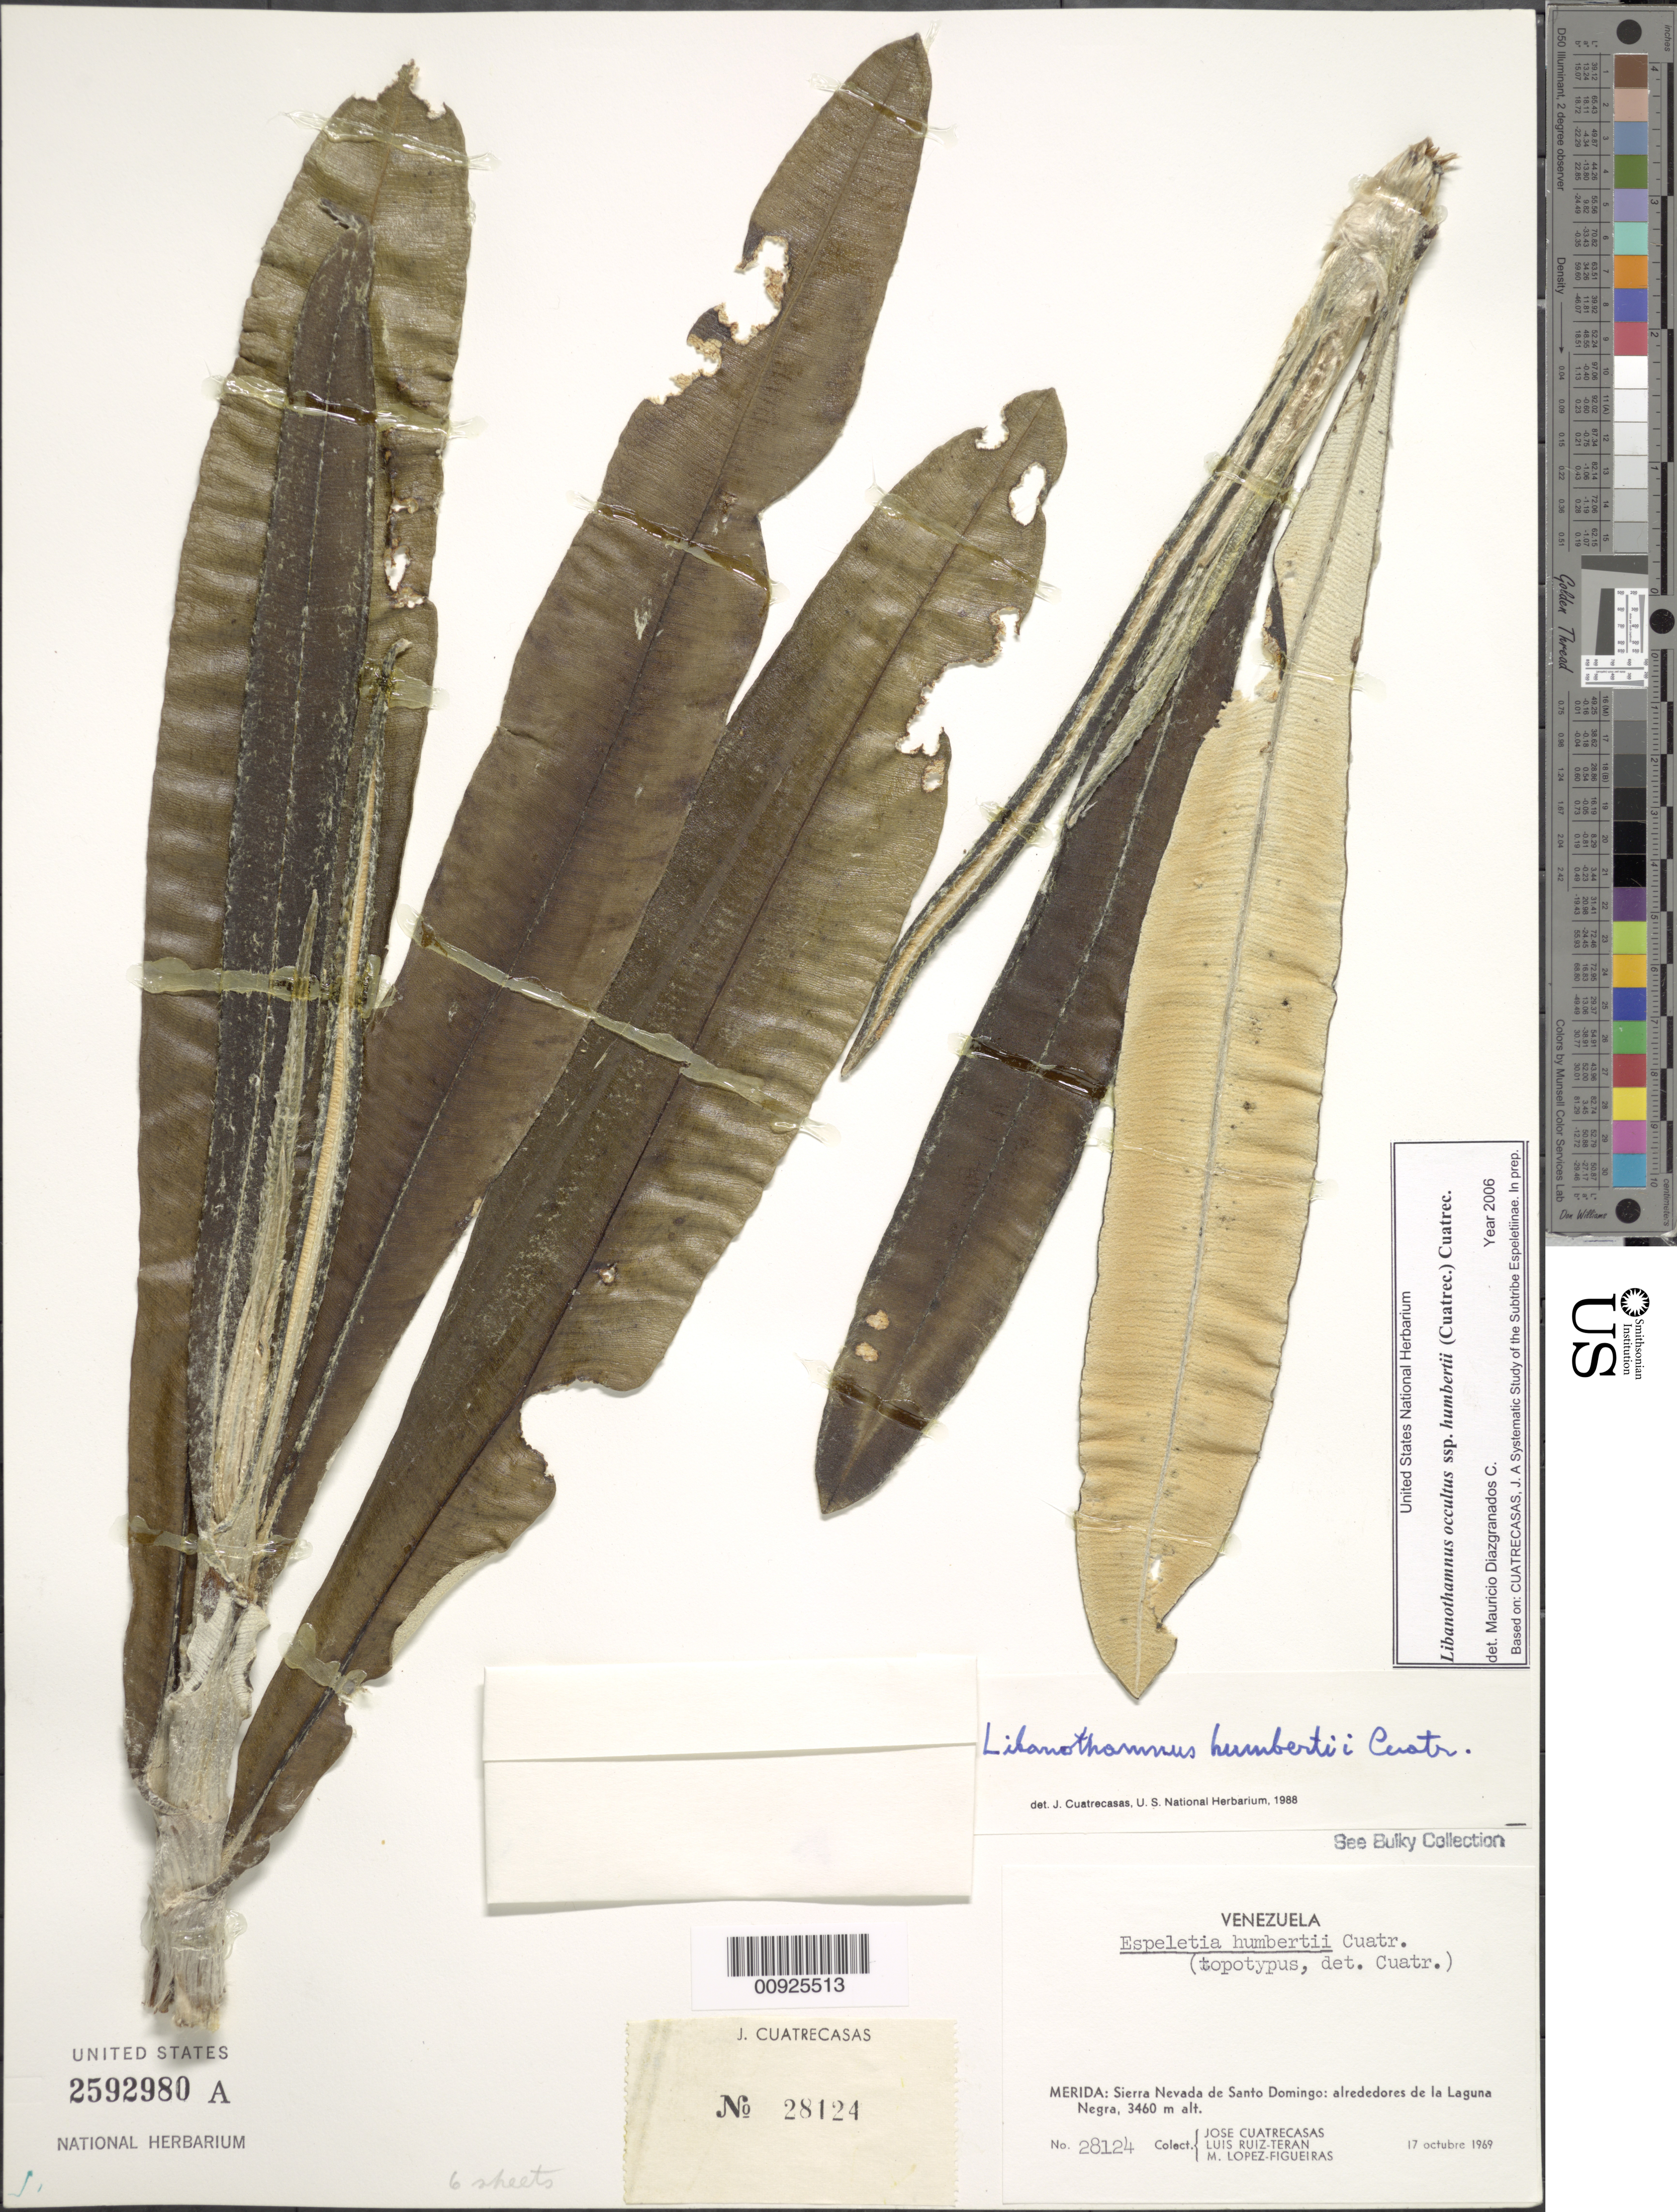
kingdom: Plantae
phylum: Tracheophyta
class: Magnoliopsida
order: Asterales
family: Asteraceae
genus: Libanothamnus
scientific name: Libanothamnus occultus subsp. humbertii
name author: (Cuatrec.) Cuatrec.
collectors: J. Cuatrecasas, L. E. Ruíz-Terán & M. López Figueiras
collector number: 28124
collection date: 1969-10-17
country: Venezuela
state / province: Mérida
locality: Sierra de Santo Domingo, Laguna Negra (southeast of Laguna de Mucubají)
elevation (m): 3460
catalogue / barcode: US 2592980